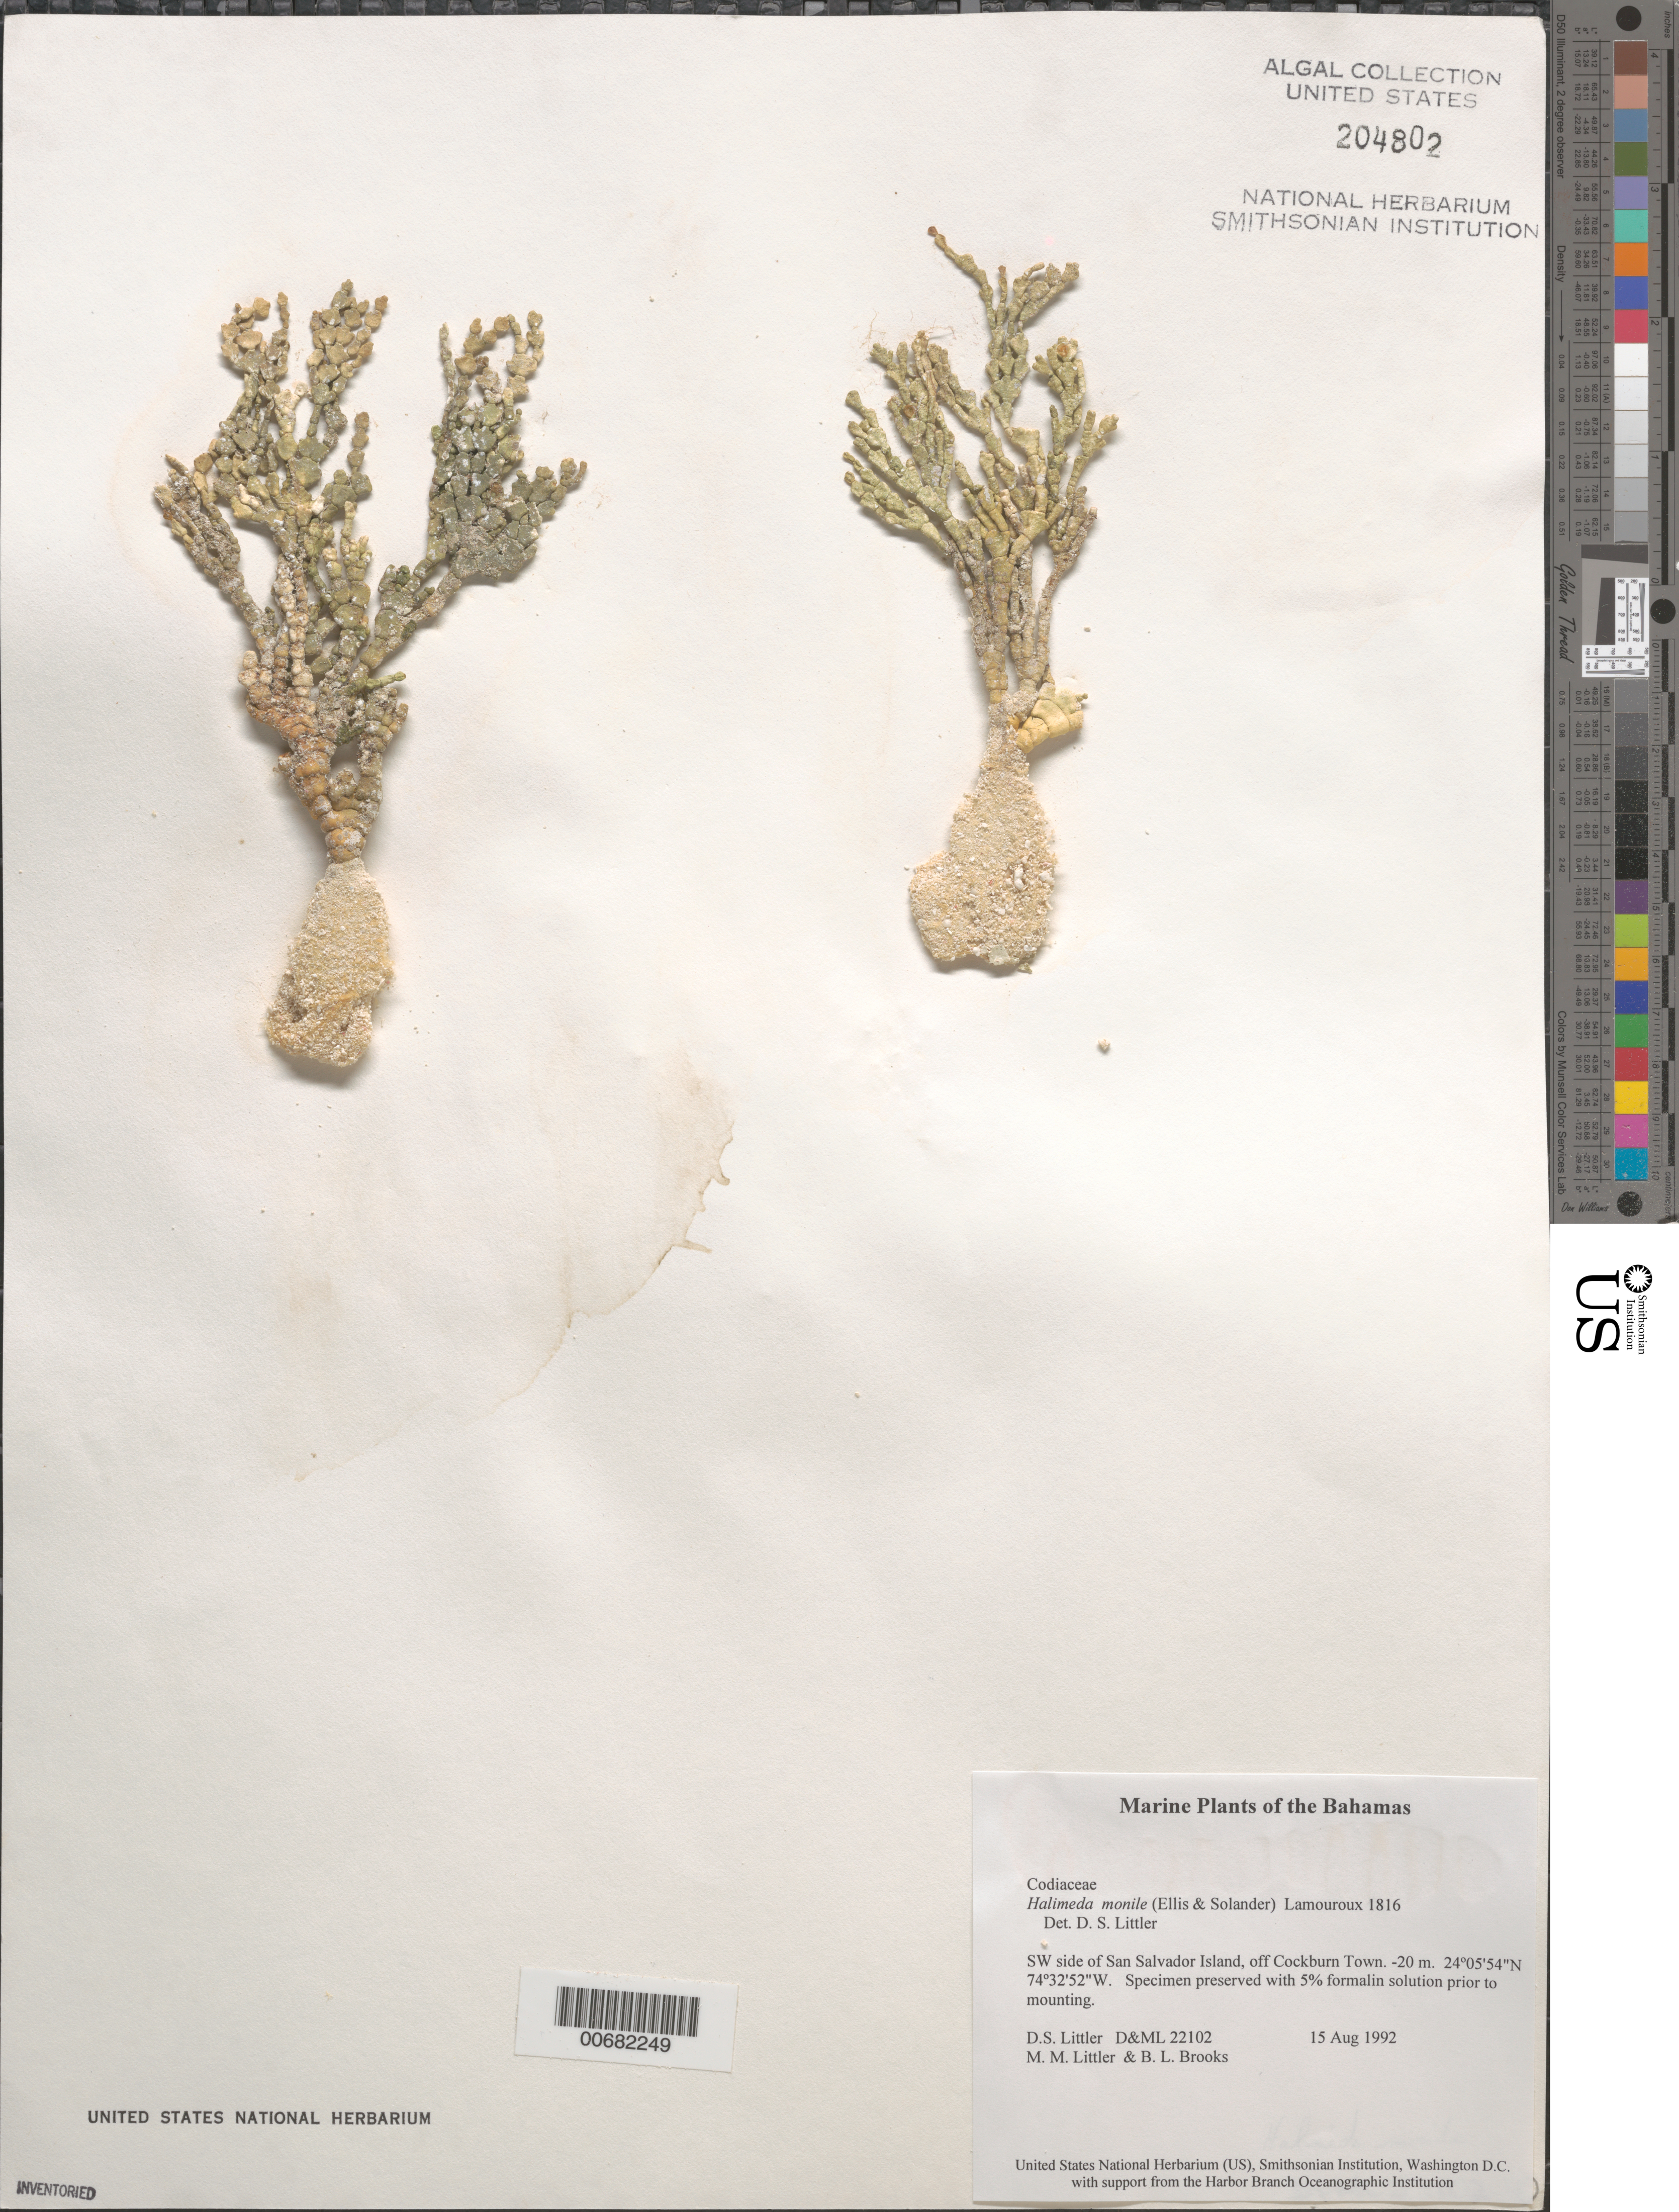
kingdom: Plantae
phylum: Chlorophyta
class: Ulvophyceae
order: Bryopsidales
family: Halimedaceae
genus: Halimeda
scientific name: Halimeda monile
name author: (J. Ellis & Sol.) J.V.Lamouroux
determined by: Littler, D. S.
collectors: D. S. Littler, M. M. Littler & B. Brooks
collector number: D&ML 15 Aug 1992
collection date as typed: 15 Aug 1992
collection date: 1992-08-15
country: Bahamas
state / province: San Salvador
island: San Salvador Island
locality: Off Cockburn Town, southwest side of island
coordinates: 24 05' 54" N, 74 32' 52" W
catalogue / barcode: US 204802